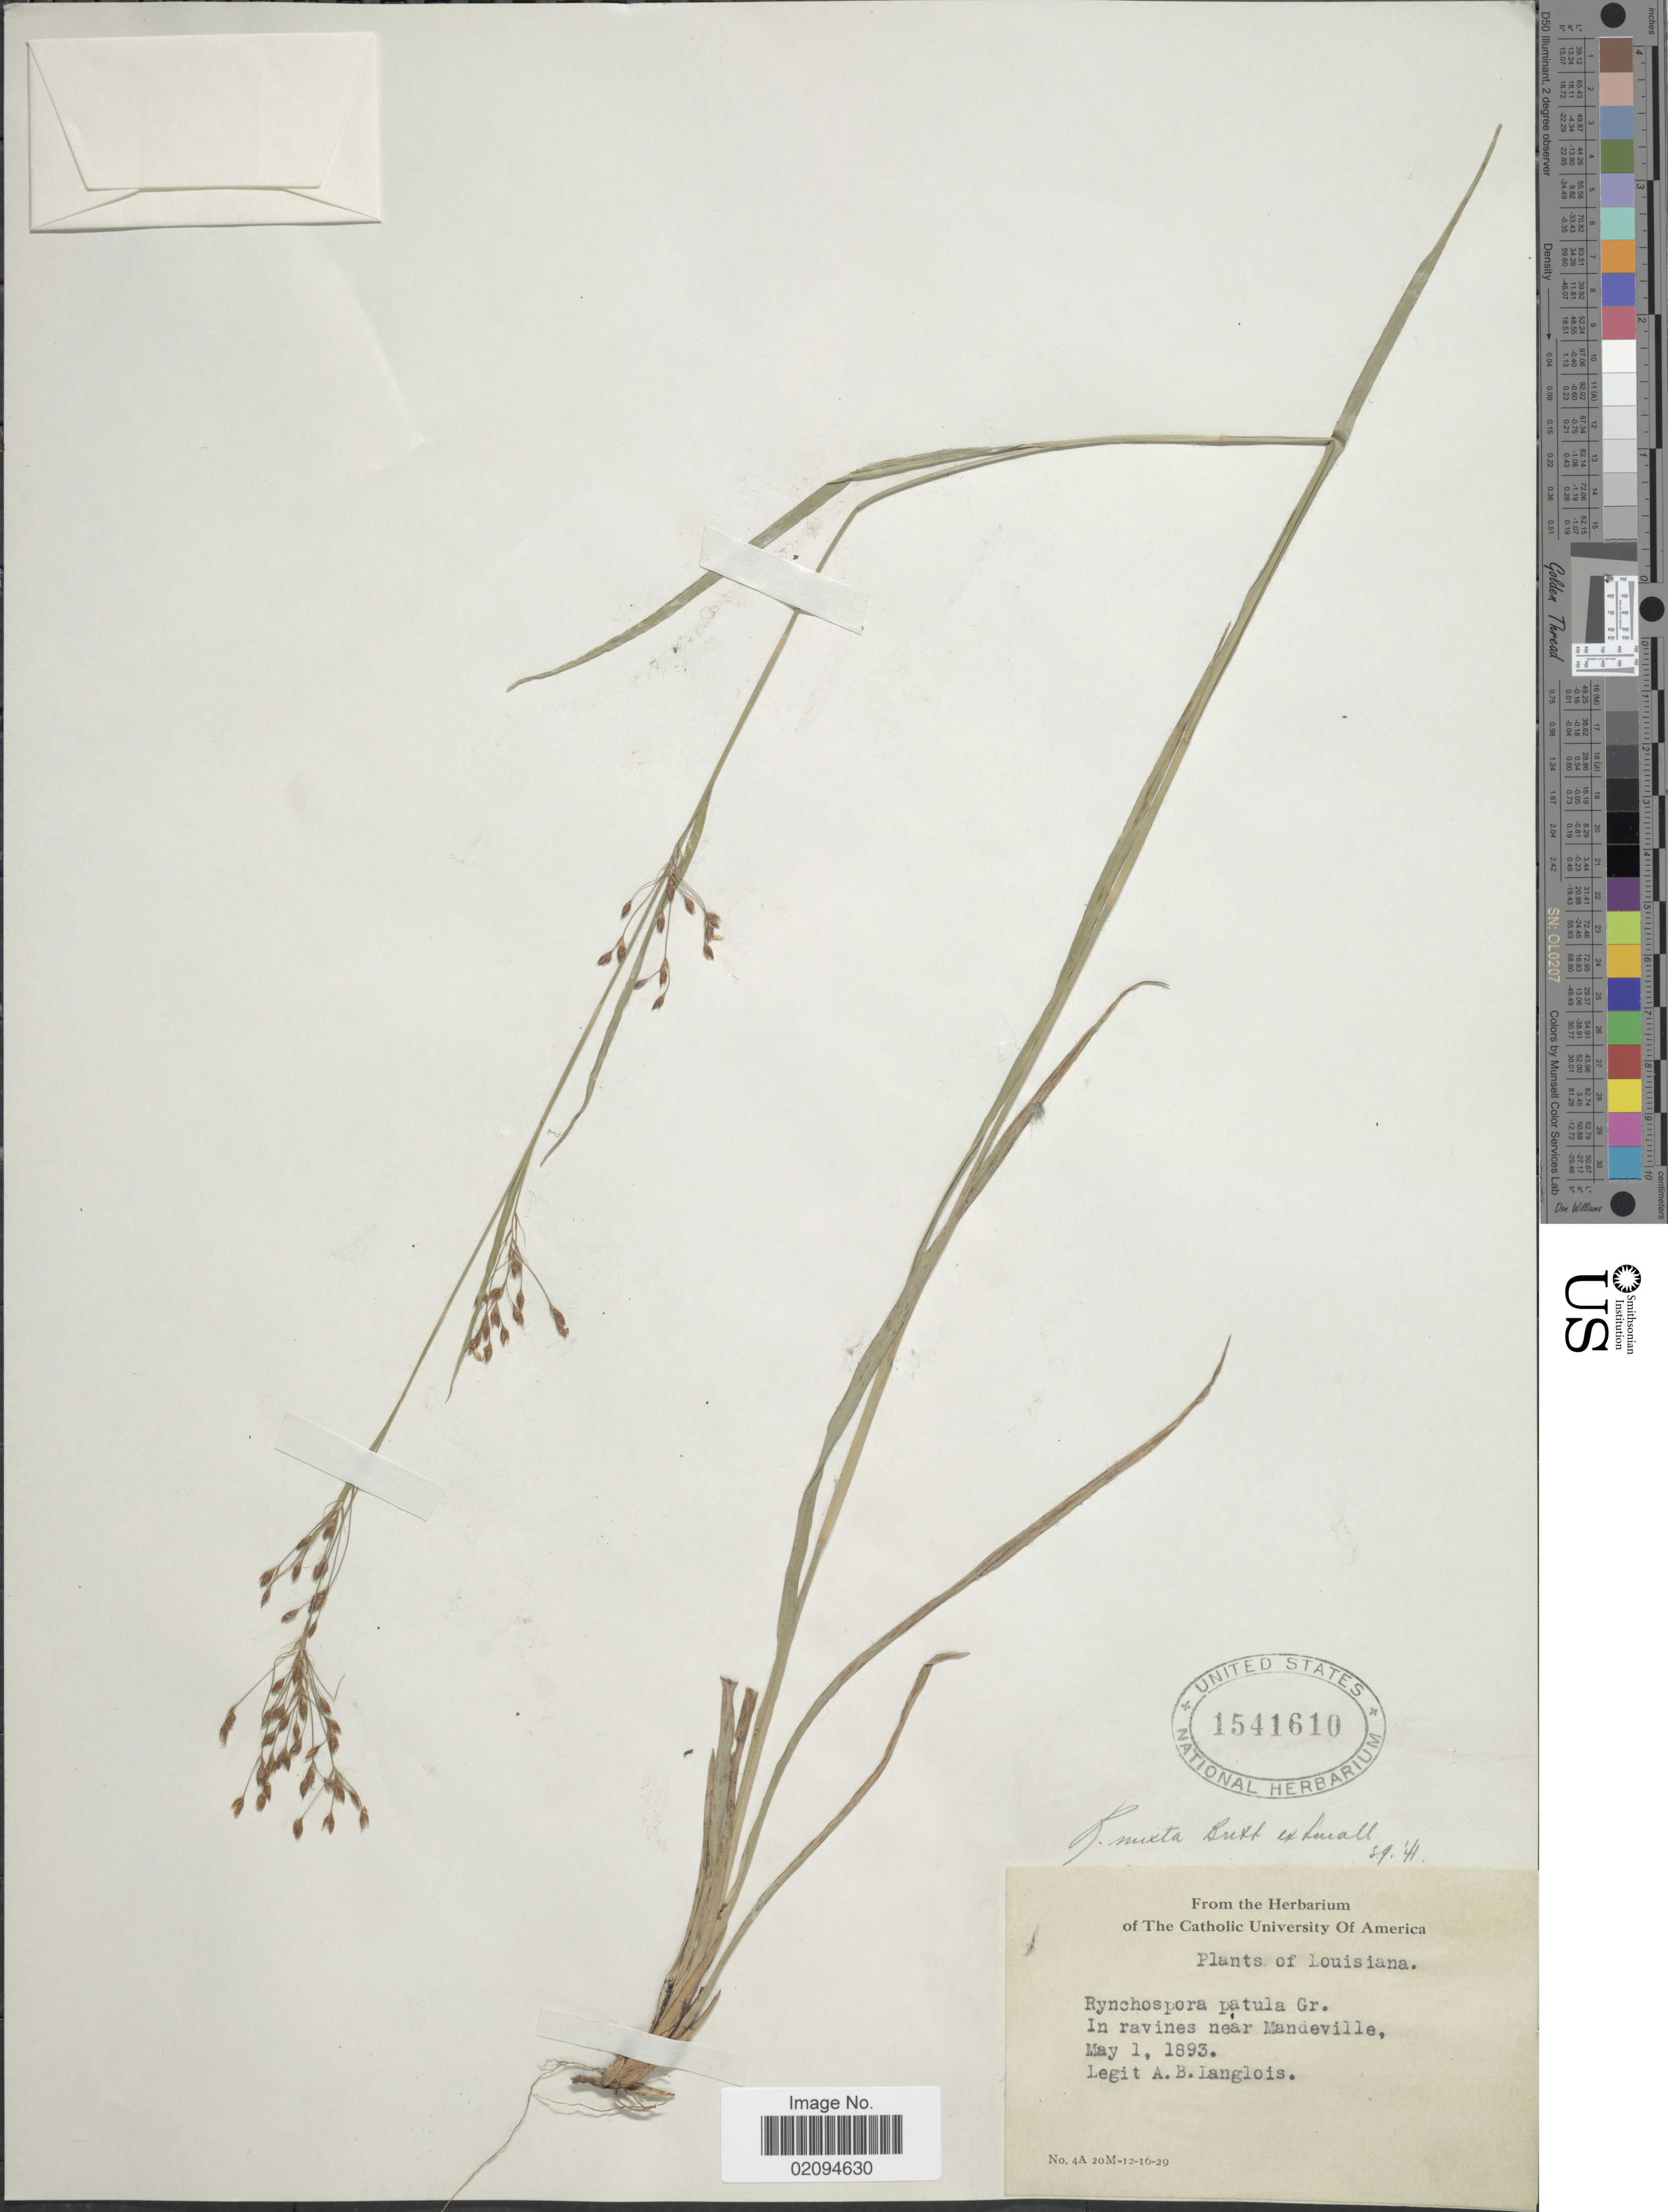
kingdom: Plantae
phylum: Tracheophyta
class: Liliopsida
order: Poales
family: Cyperaceae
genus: Rhynchospora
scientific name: Rhynchospora mixta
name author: Britton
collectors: A. Langlois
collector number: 4A-20M-12-16-29?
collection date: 1893-05-01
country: United States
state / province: Louisiana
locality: In ravines near Mandeville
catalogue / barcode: US 1541610